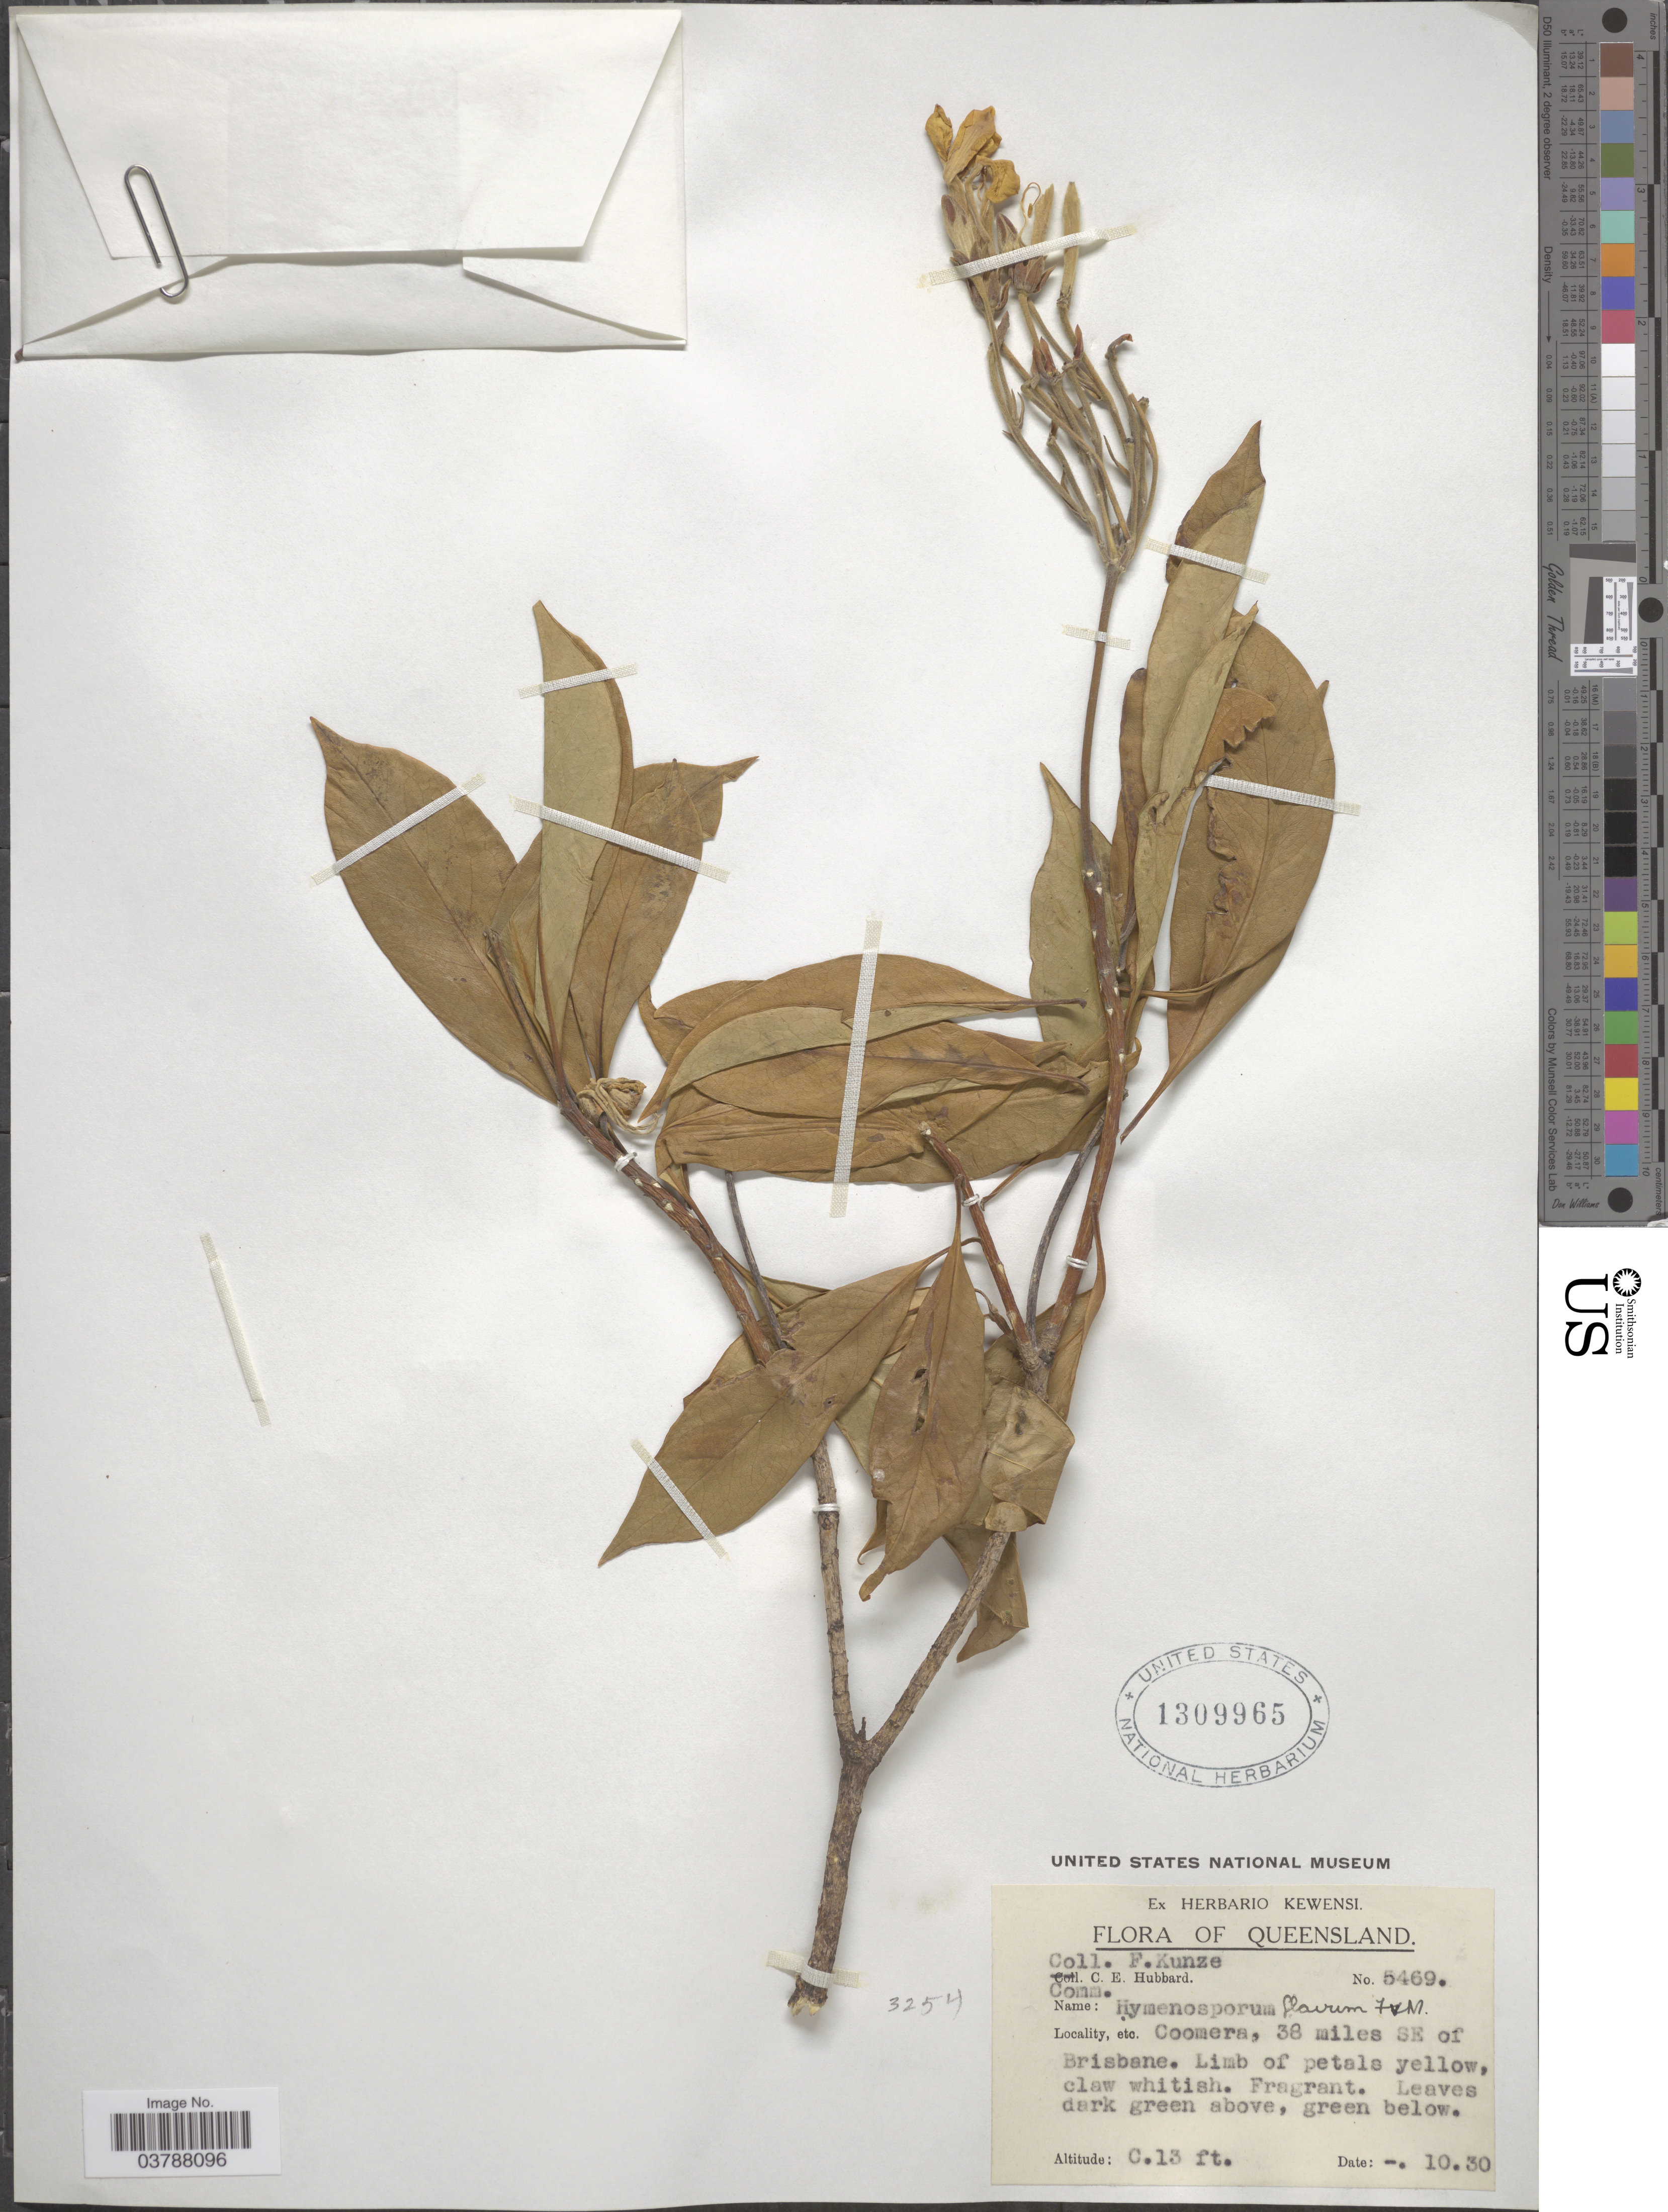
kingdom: Plantae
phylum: Tracheophyta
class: Magnoliopsida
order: Apiales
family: Pittosporaceae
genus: Hymenosporum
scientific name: Hymenosporum flavum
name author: (Hook.) F. Muell.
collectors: F. Kunze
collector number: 5469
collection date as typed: Transcribed d/m/y: /10/30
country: Australia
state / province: Queensland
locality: Coomera, 38 miles SE of Brisbane.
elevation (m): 4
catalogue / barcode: US 1309965